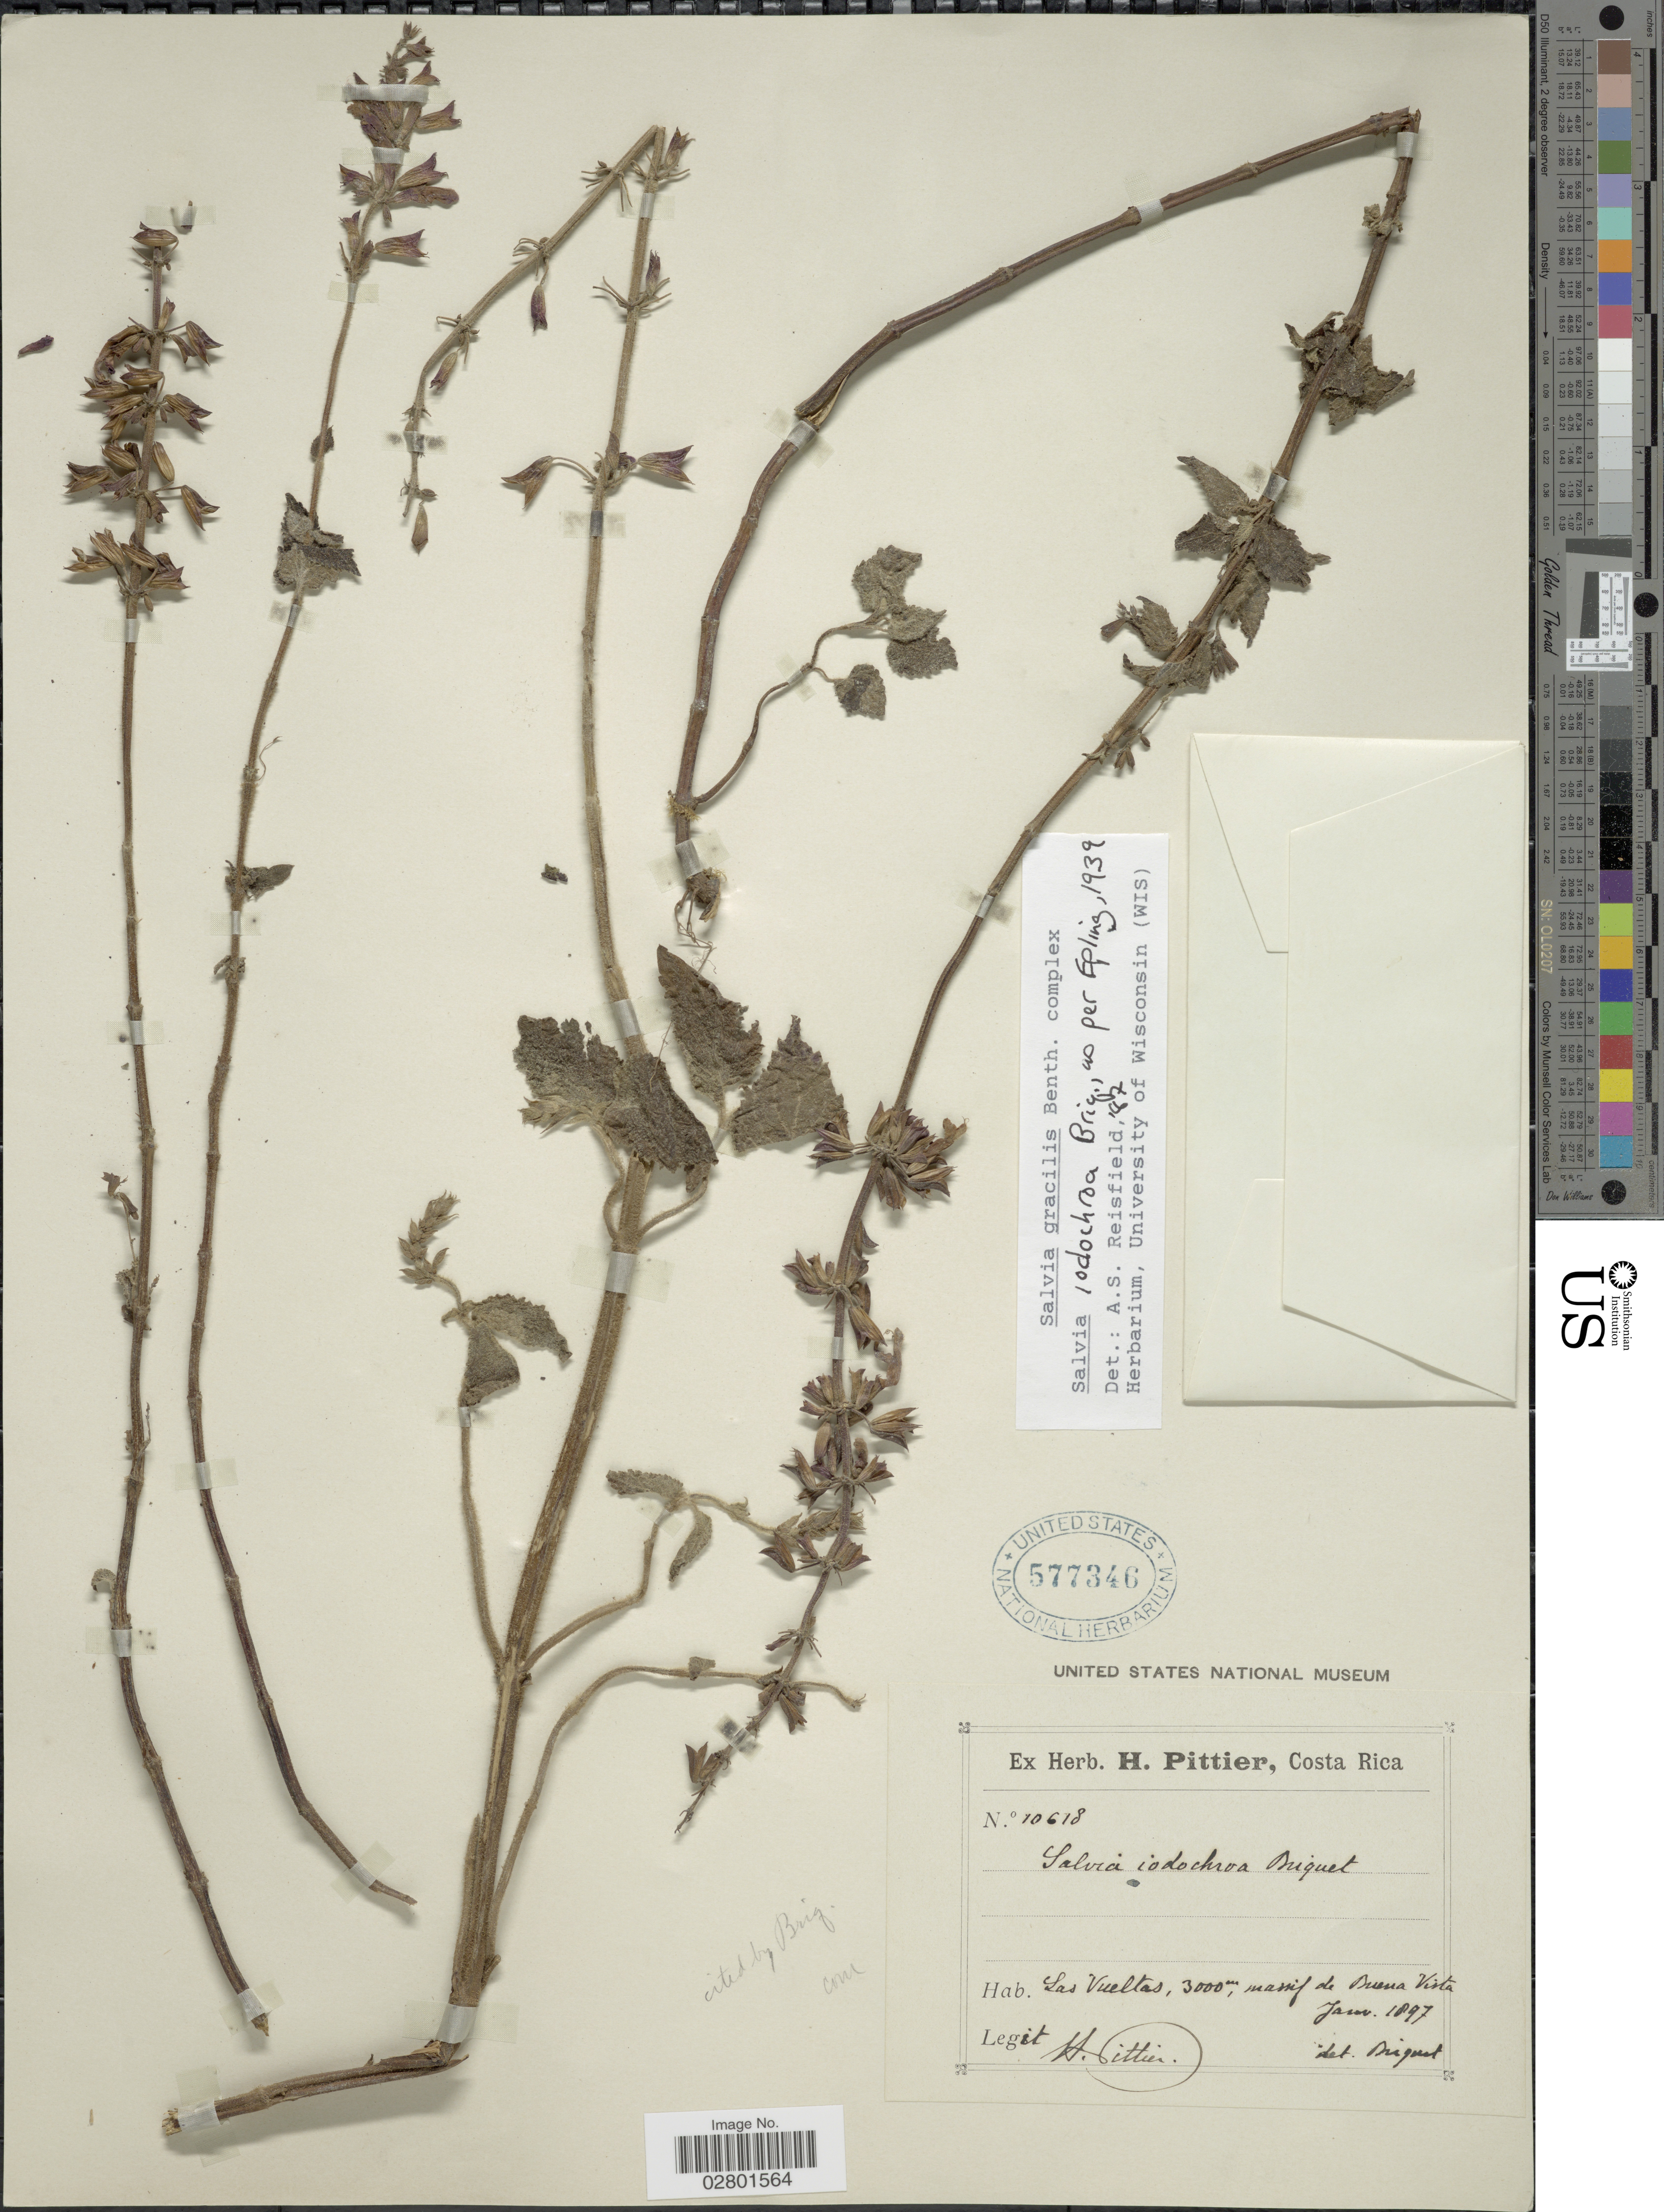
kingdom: Plantae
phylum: Tracheophyta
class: Magnoliopsida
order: Lamiales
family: Lamiaceae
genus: Salvia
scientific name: Salvia iodochroa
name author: Briq.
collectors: H. F. Pittier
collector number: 10618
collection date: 1897-01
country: Costa Rica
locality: Las Vueltas, massif de Buena Vista.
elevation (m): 3000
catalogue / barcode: US 577346